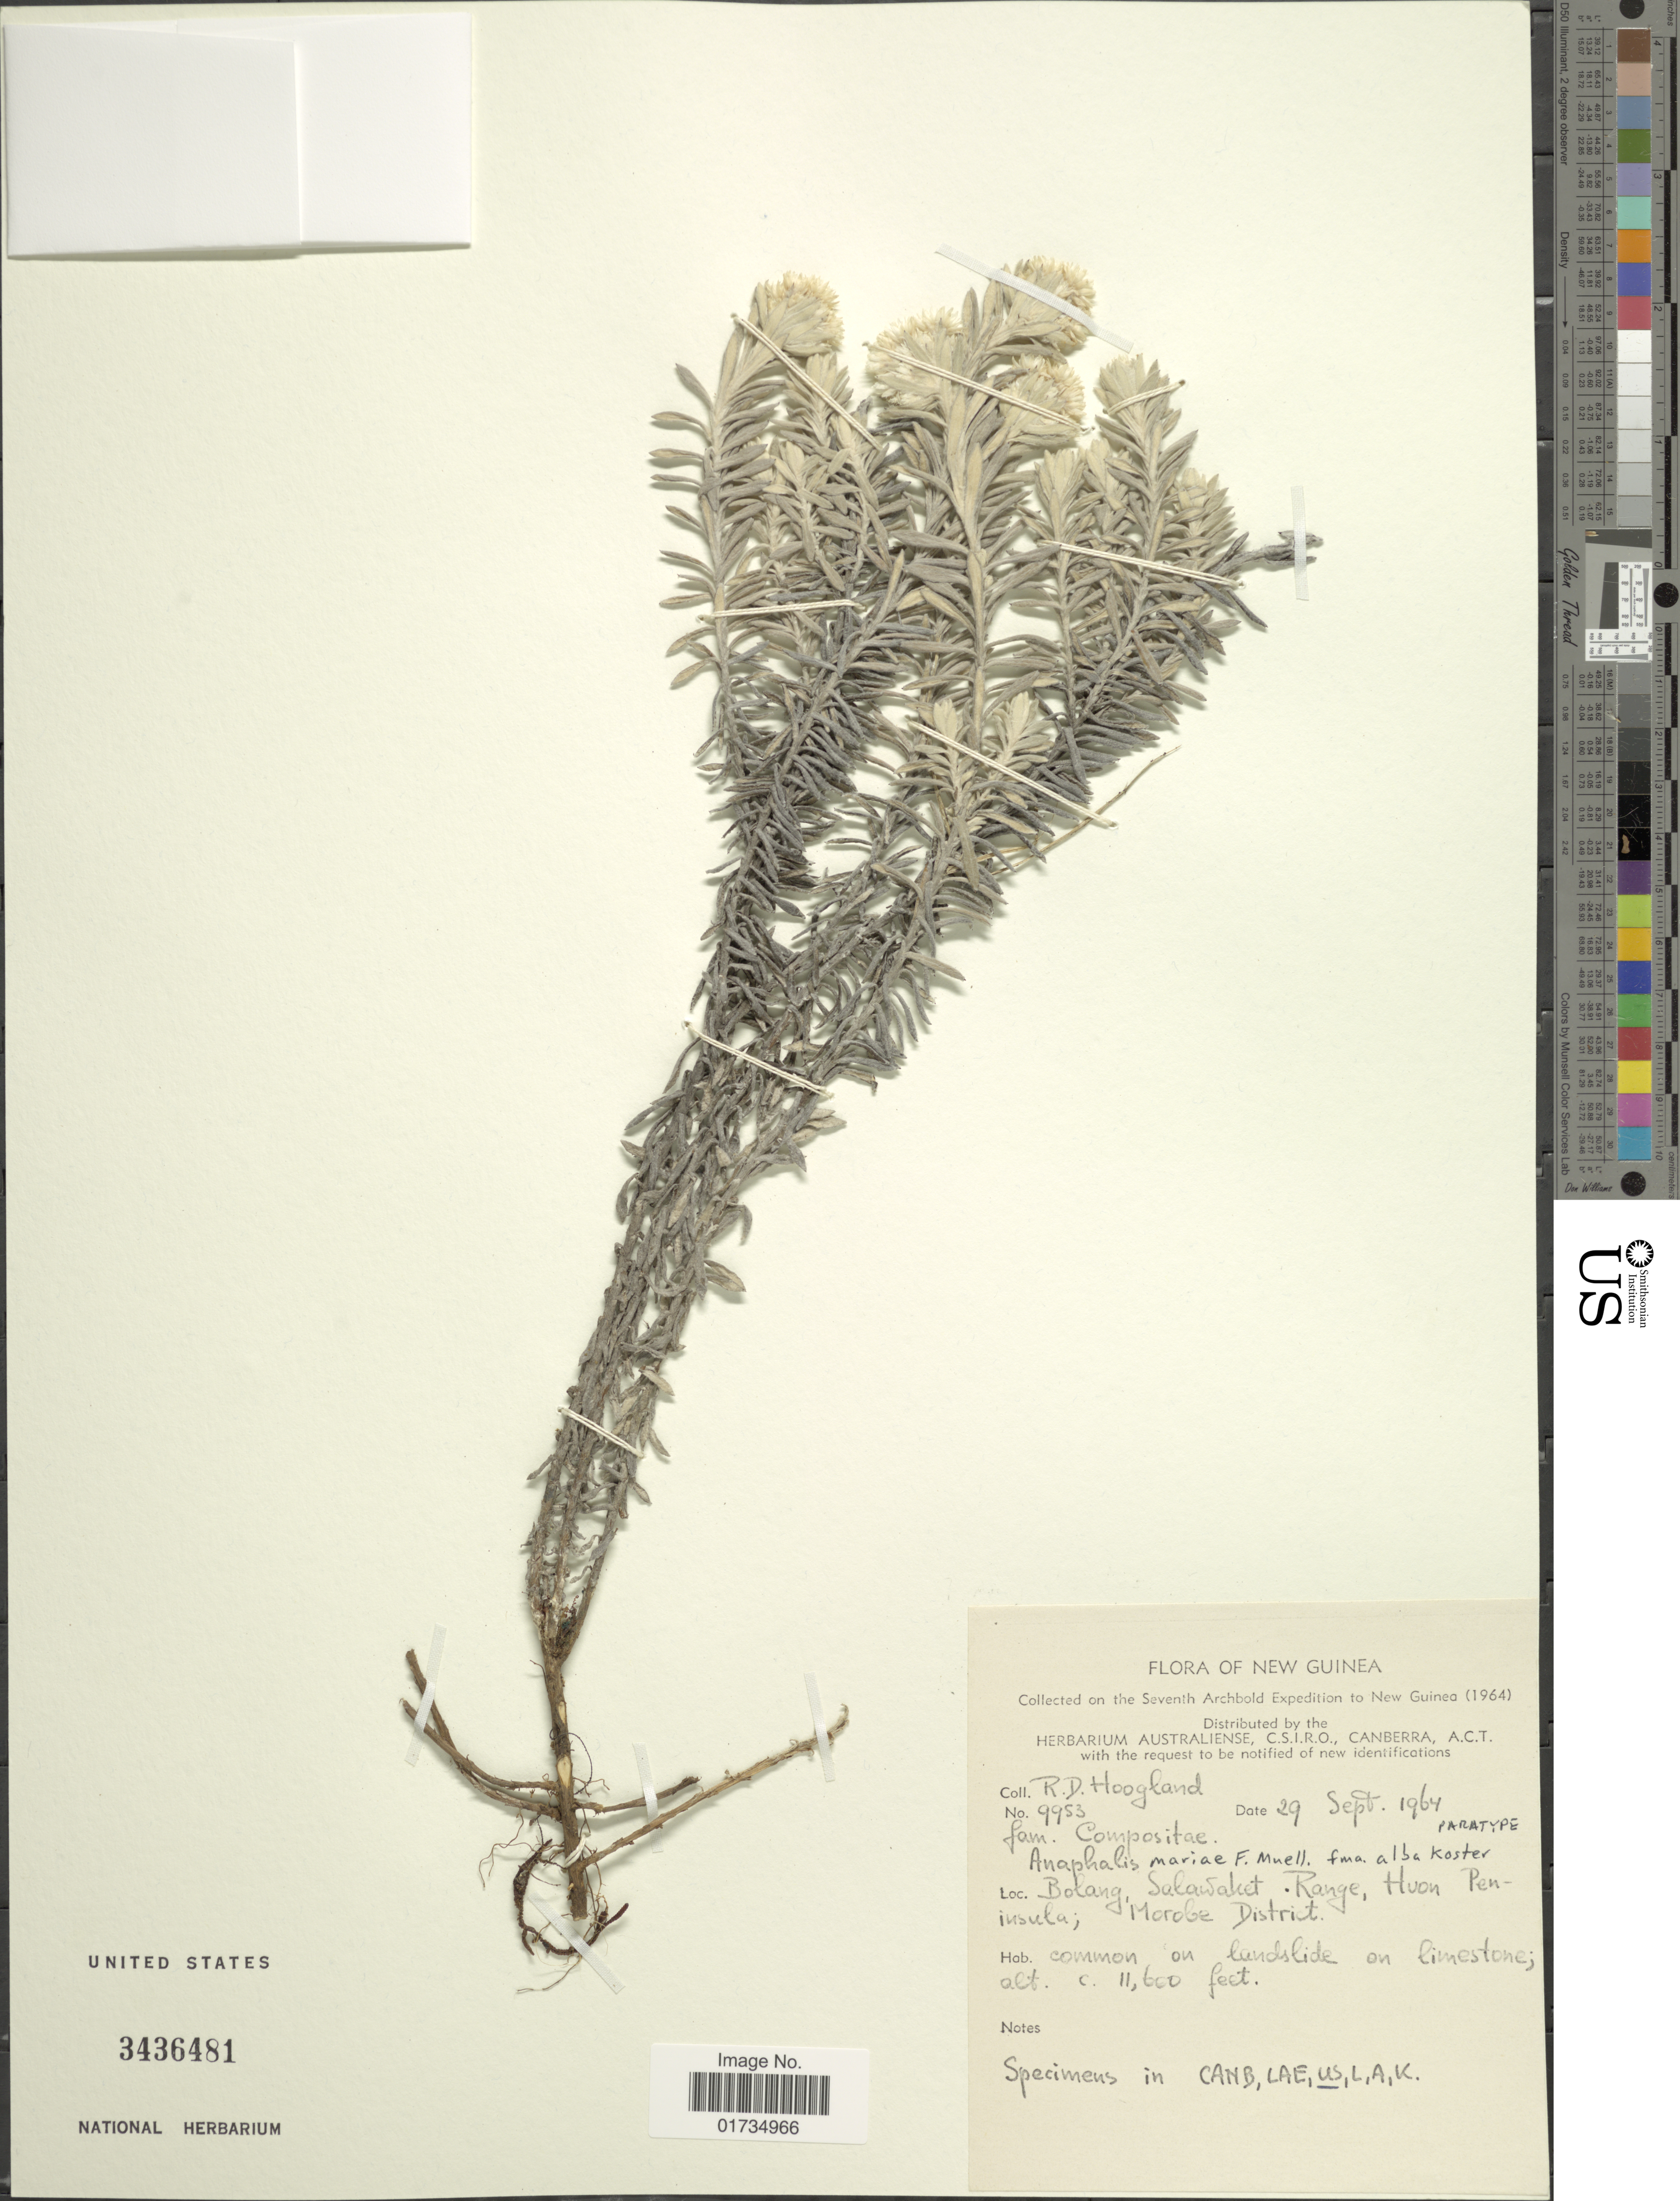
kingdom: Plantae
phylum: Tracheophyta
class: Magnoliopsida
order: Asterales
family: Asteraceae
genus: Anaphalis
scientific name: Anaphalis mariae f. alba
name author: J. Kost.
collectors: R. D. Hoogland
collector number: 9953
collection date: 1964-09-29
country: Papua New Guinea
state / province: Morobe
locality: New Guinea. Bolang, Salawaket Range, Huon Peninsula; Morobe District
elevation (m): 3536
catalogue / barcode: US 3436481